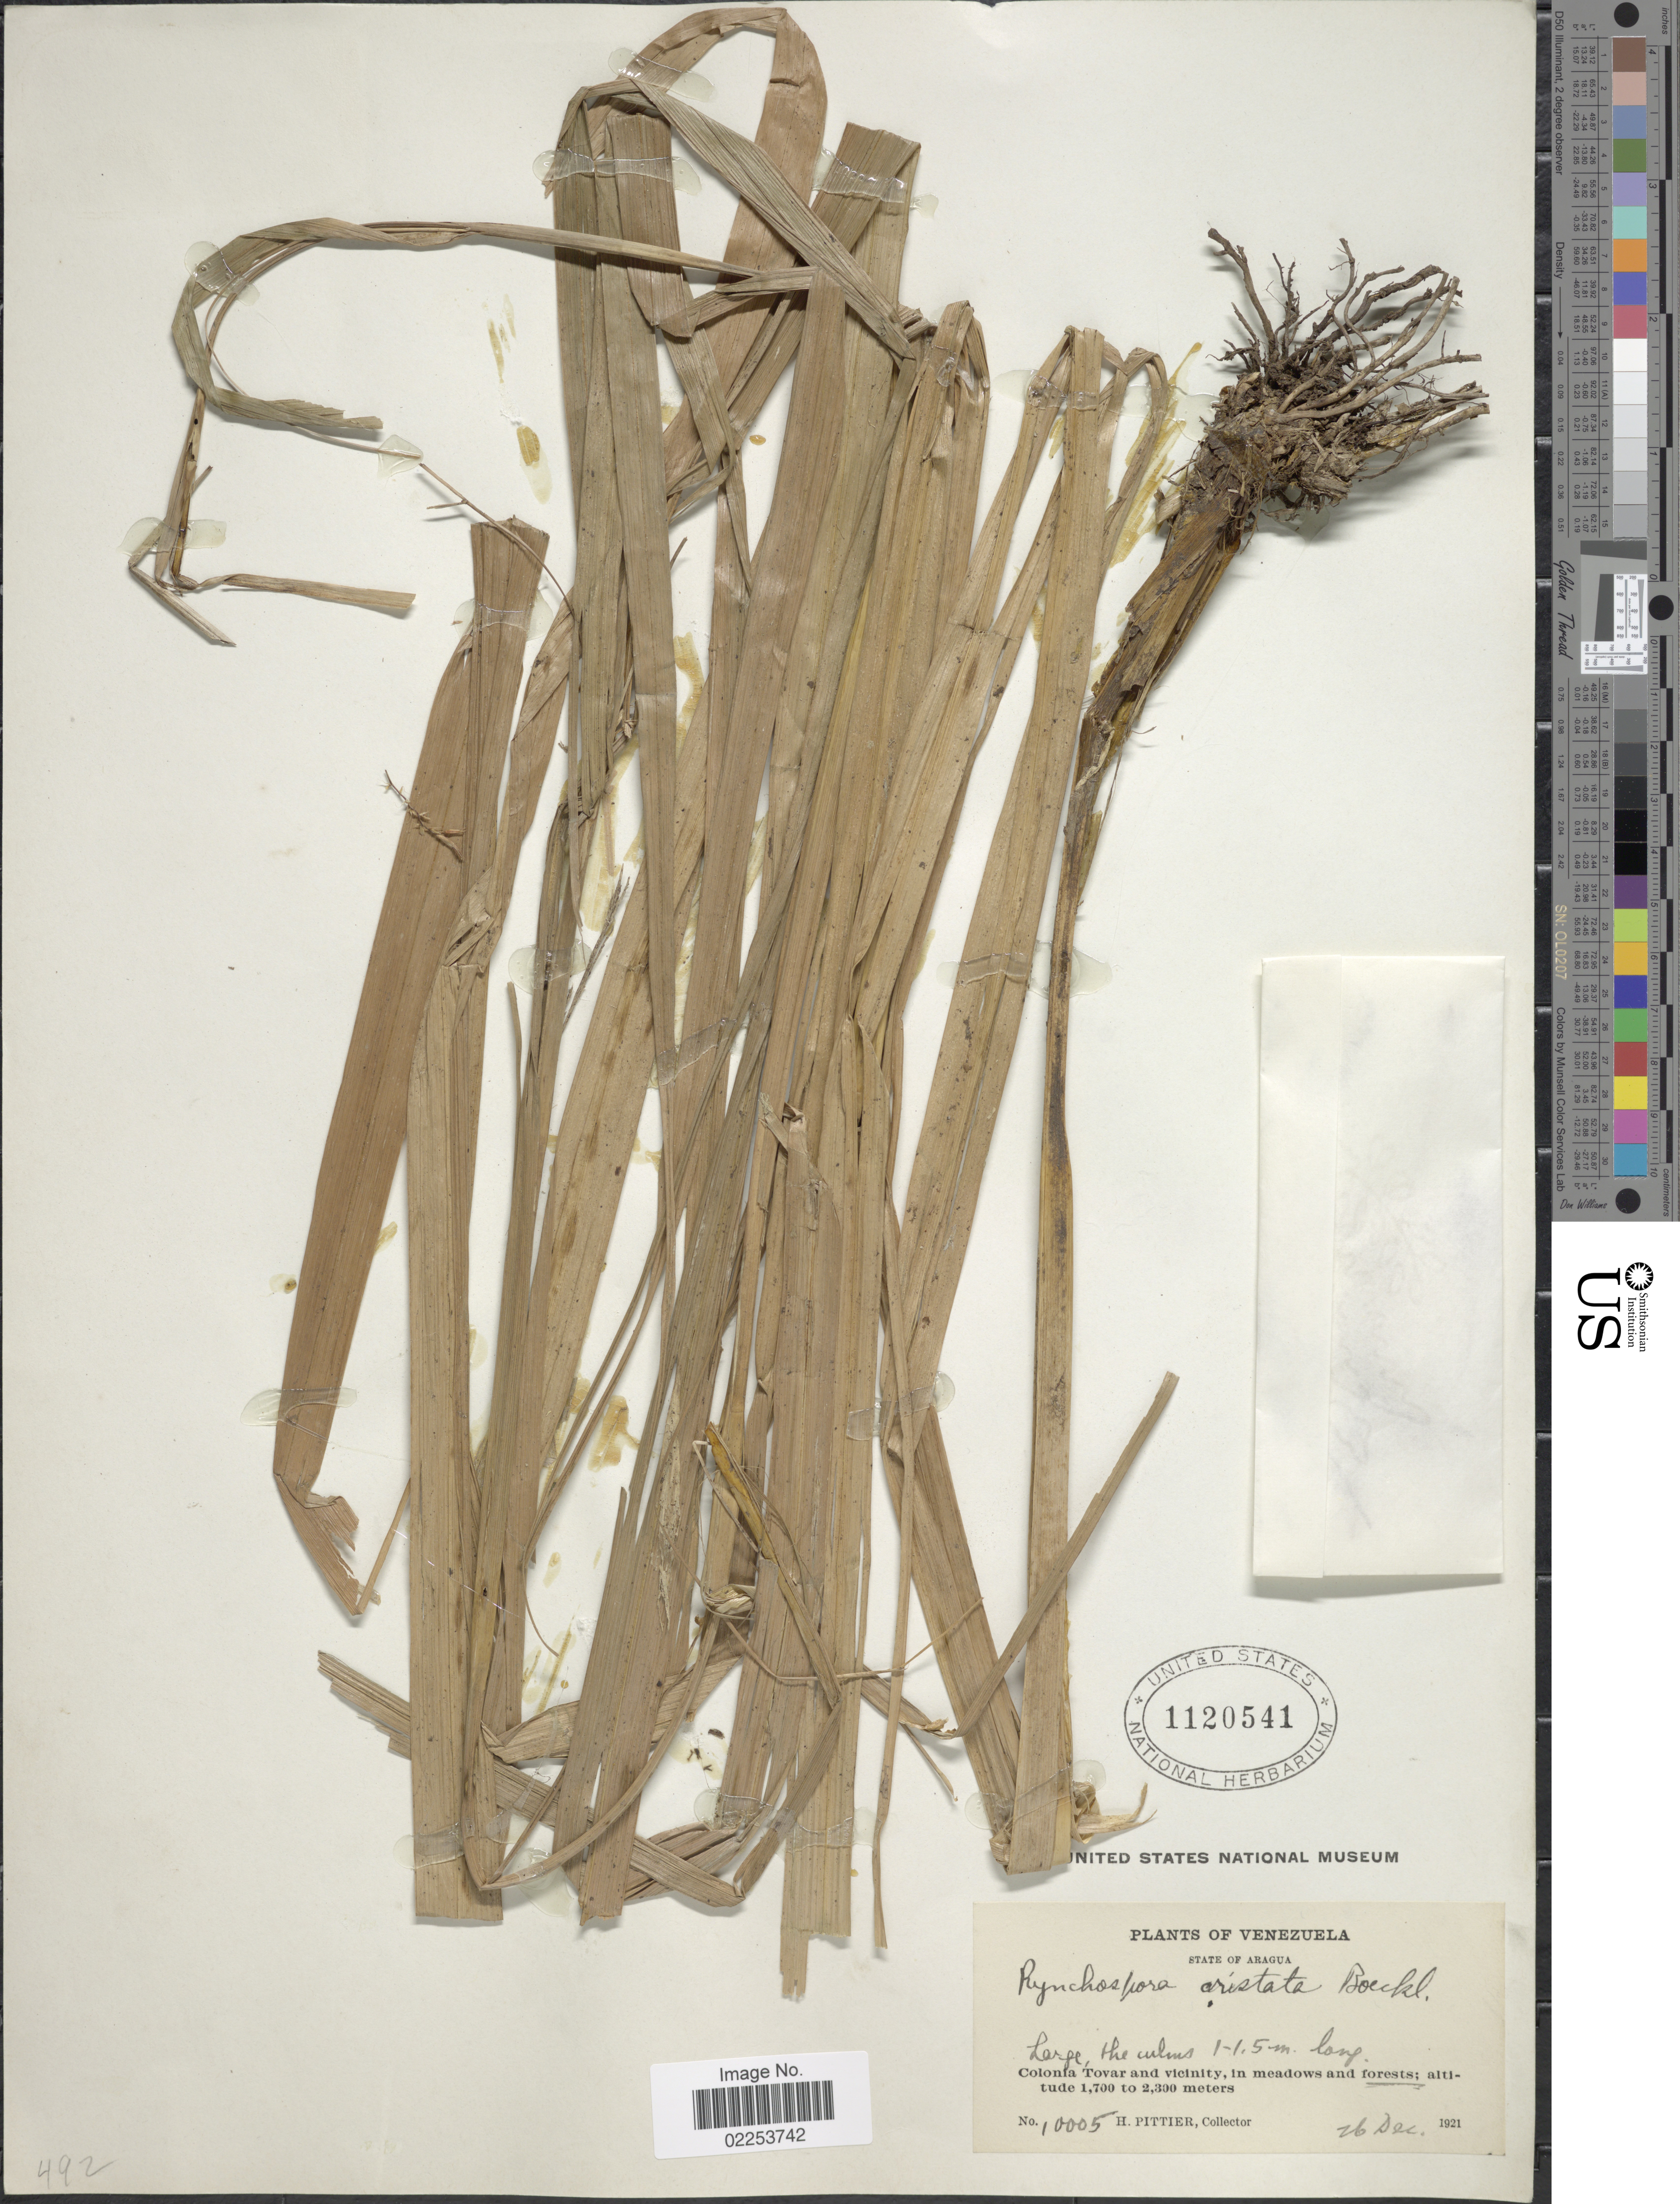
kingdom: Plantae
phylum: Tracheophyta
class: Liliopsida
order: Poales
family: Cyperaceae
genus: Rhynchospora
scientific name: Rhynchospora aristata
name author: Boeckeler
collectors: H. F. Pittier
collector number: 10005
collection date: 1921-12-26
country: Venezuela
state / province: Aragua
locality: Colonia Tovar and vicinity, in forests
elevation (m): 1700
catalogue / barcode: US 1120541